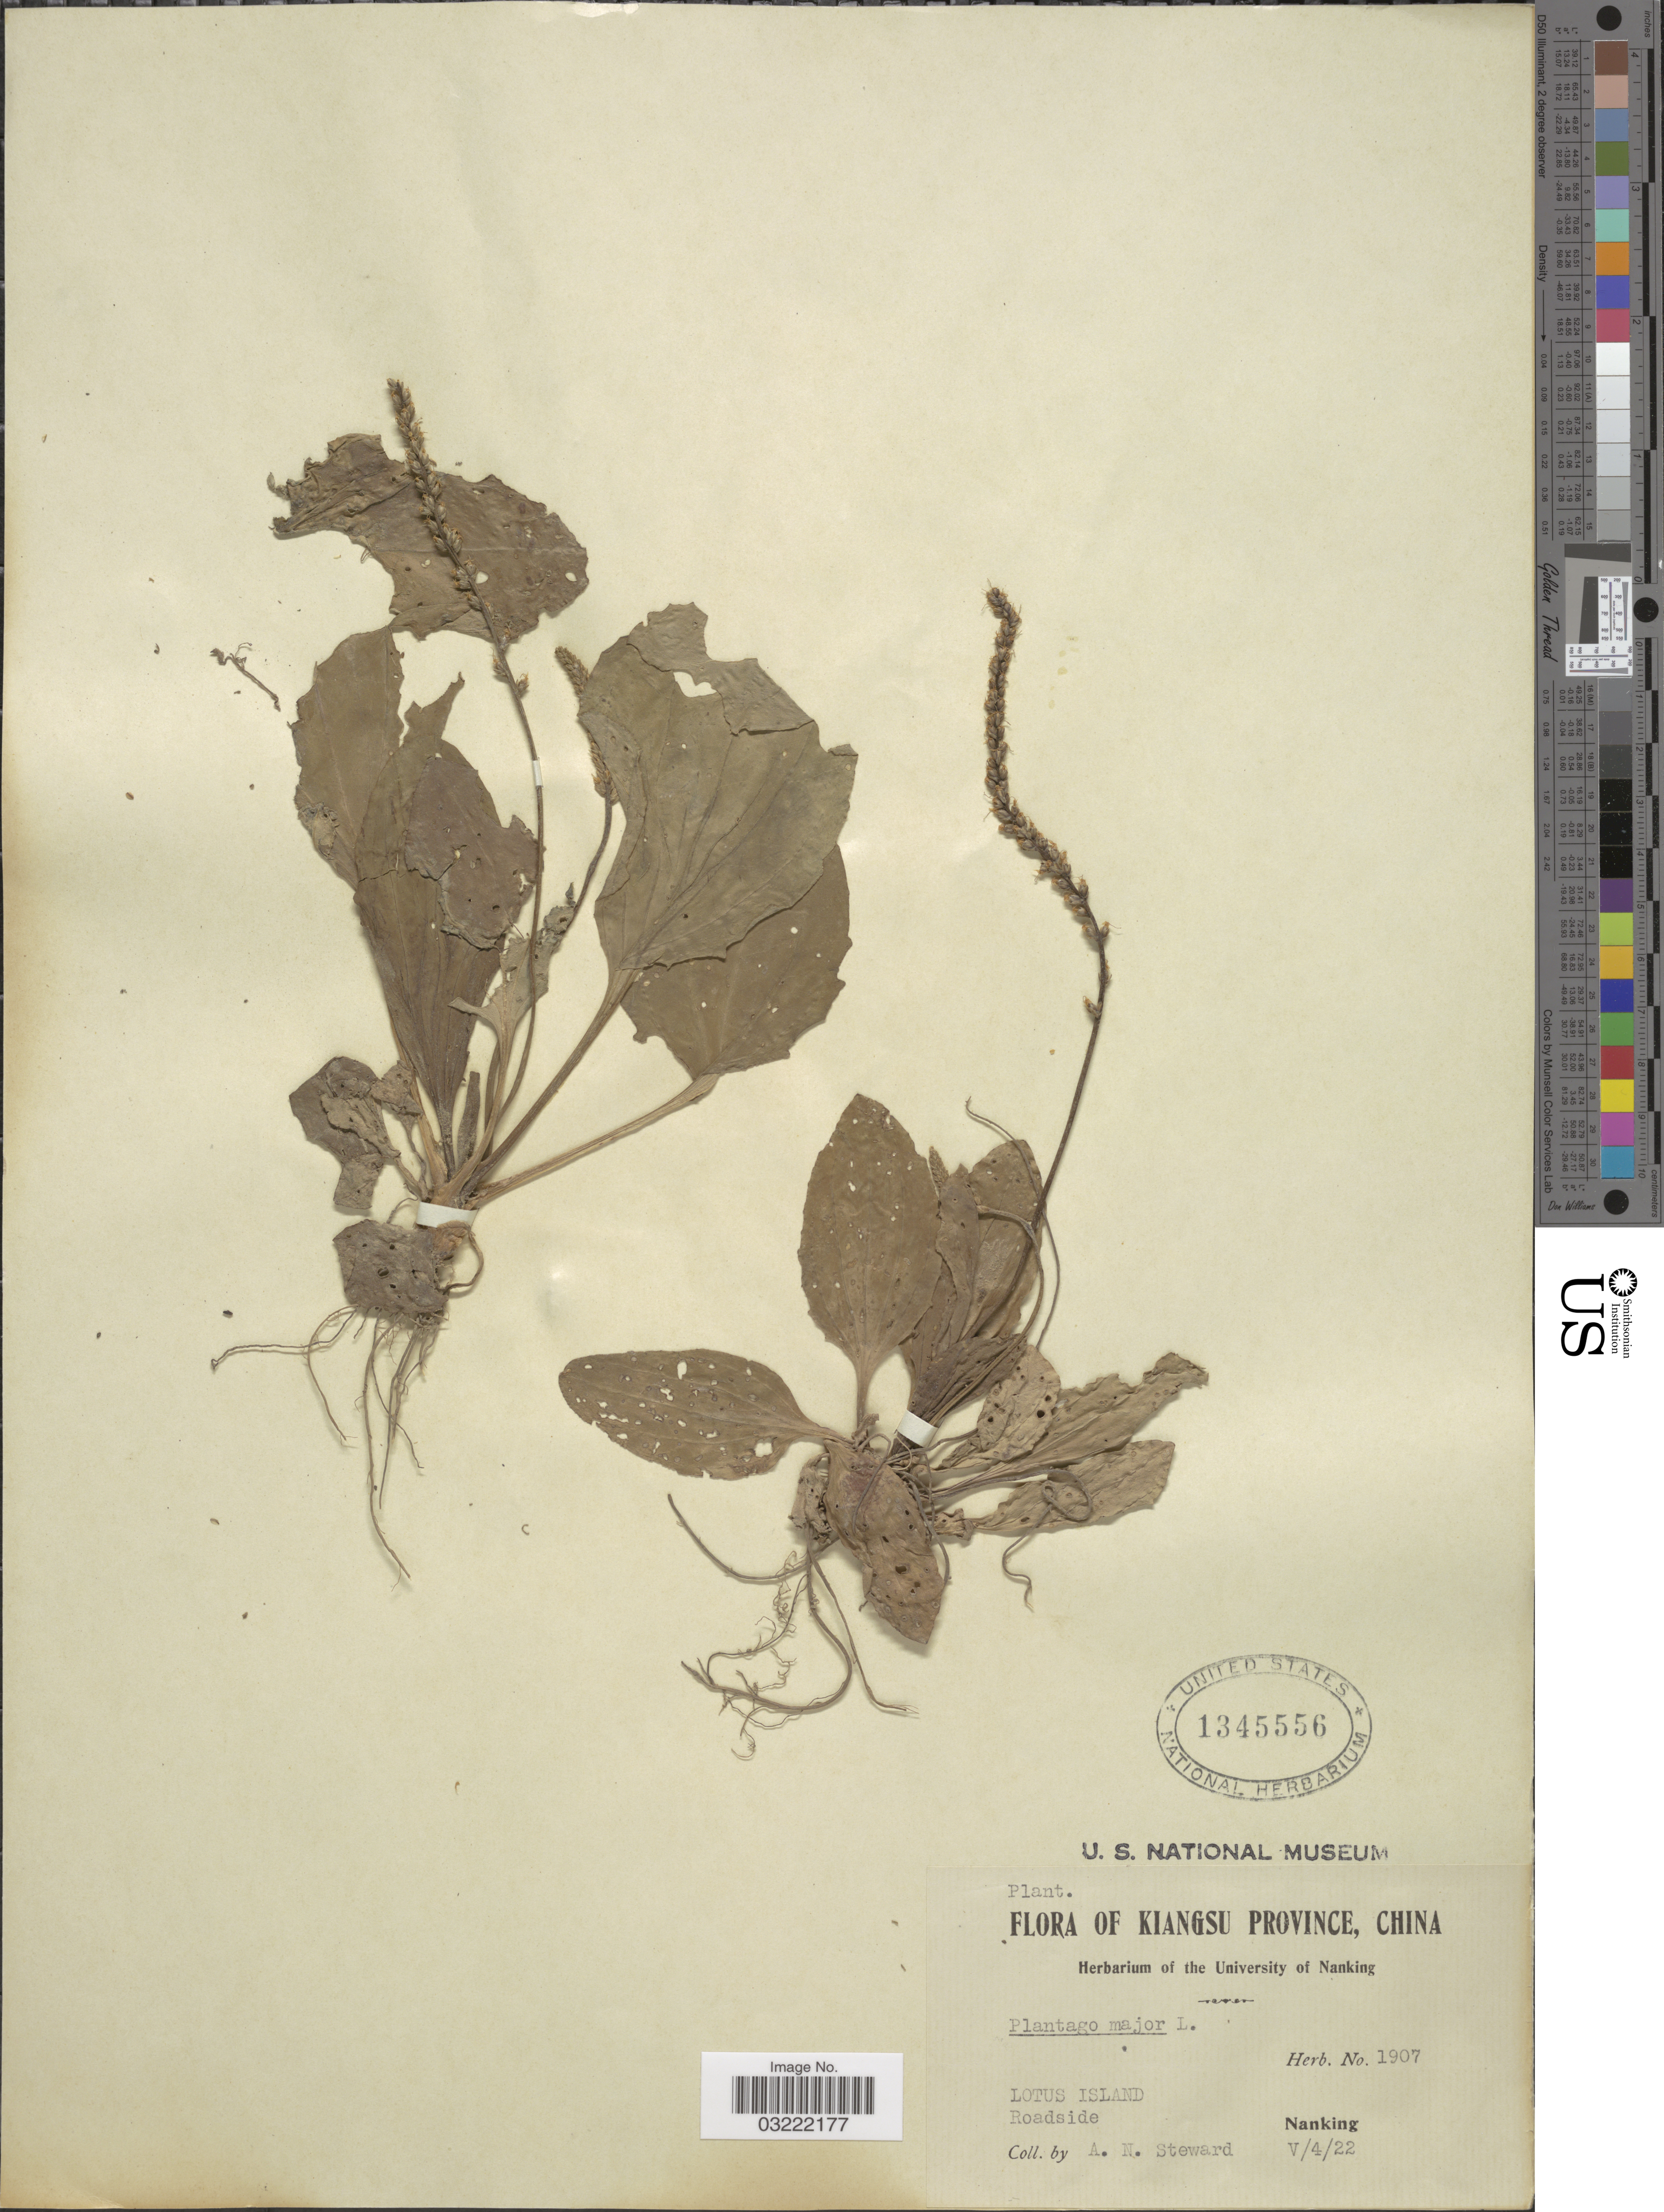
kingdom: Plantae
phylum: Tracheophyta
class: Magnoliopsida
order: Lamiales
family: Plantaginaceae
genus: Plantago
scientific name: Plantago major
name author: L.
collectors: A. N. Steward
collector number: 1907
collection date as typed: Transcribed d/m/y: 4/5/22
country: China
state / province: Jiangsu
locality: Kiangsu Province. Lotus Island. Roadside. Nanking.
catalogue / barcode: US 1345556